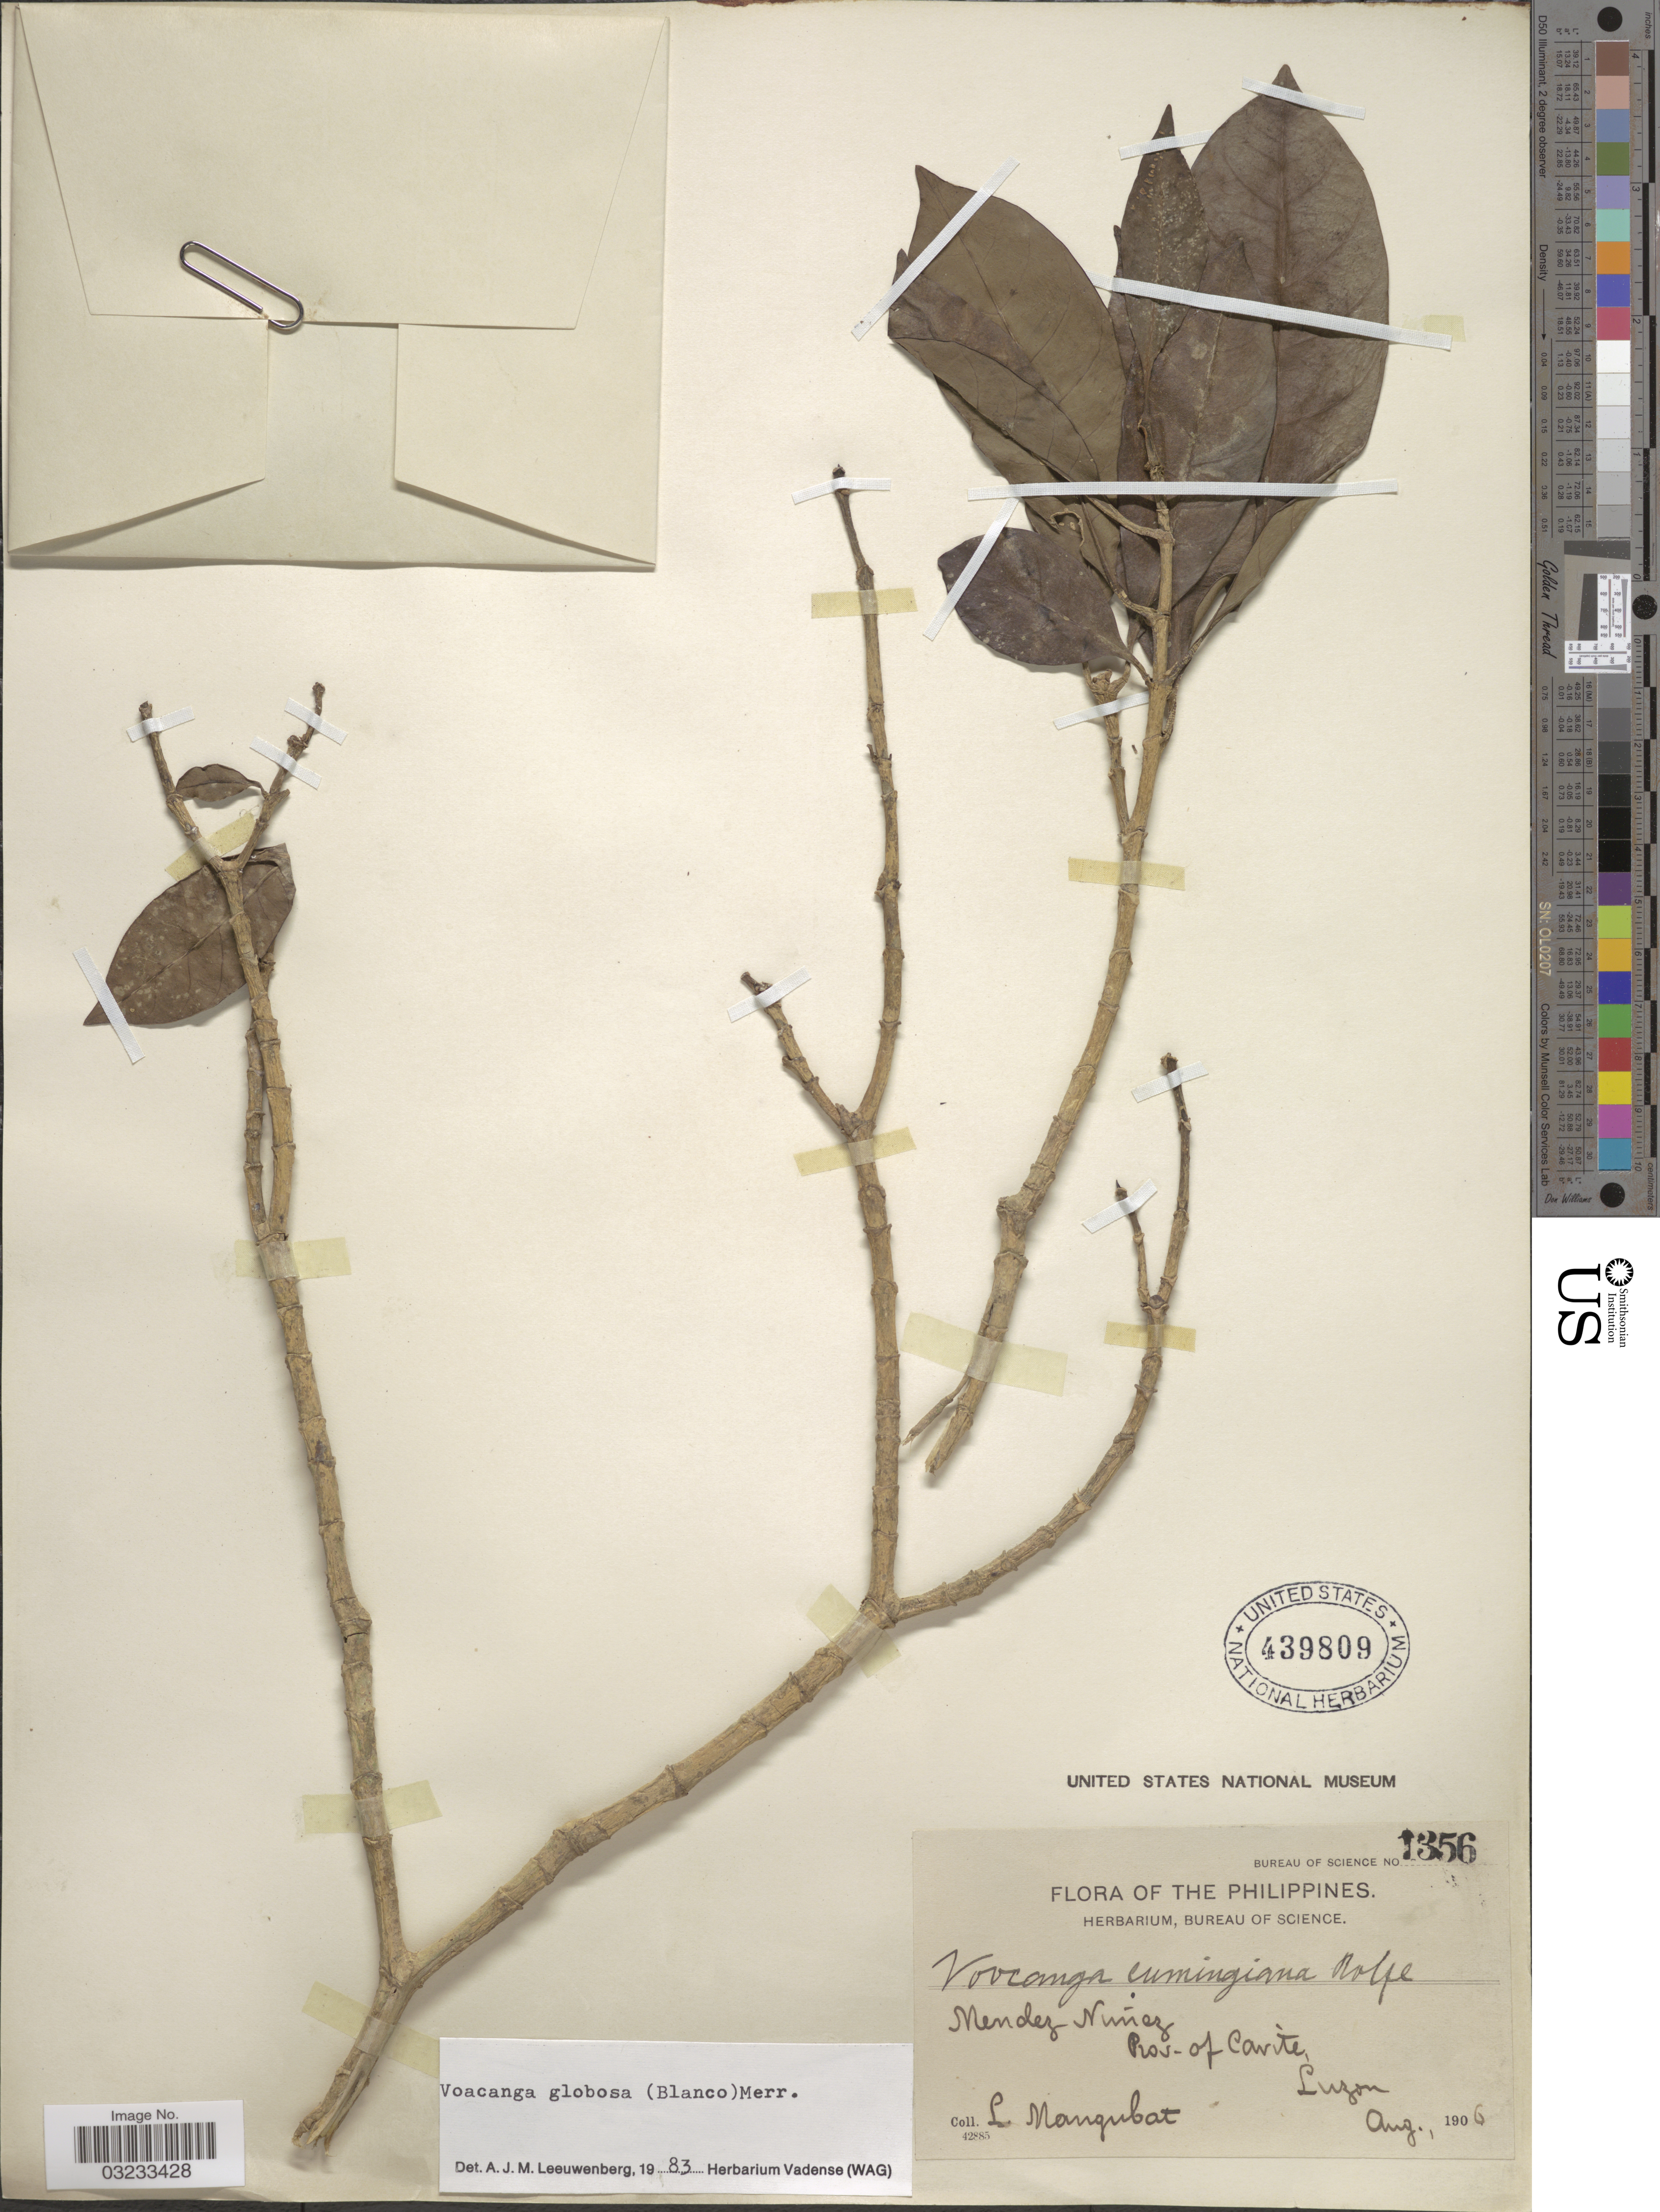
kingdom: Plantae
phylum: Tracheophyta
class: Magnoliopsida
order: Gentianales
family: Apocynaceae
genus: Voacanga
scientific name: Voacanga globosa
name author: (Blanco) Merr.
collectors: L. Mangubat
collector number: Bureau of Science 1356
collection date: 1906-08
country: Philippines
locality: Mendez Nuñez, Prov. of Cavite, Luzon.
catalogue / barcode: US 439809